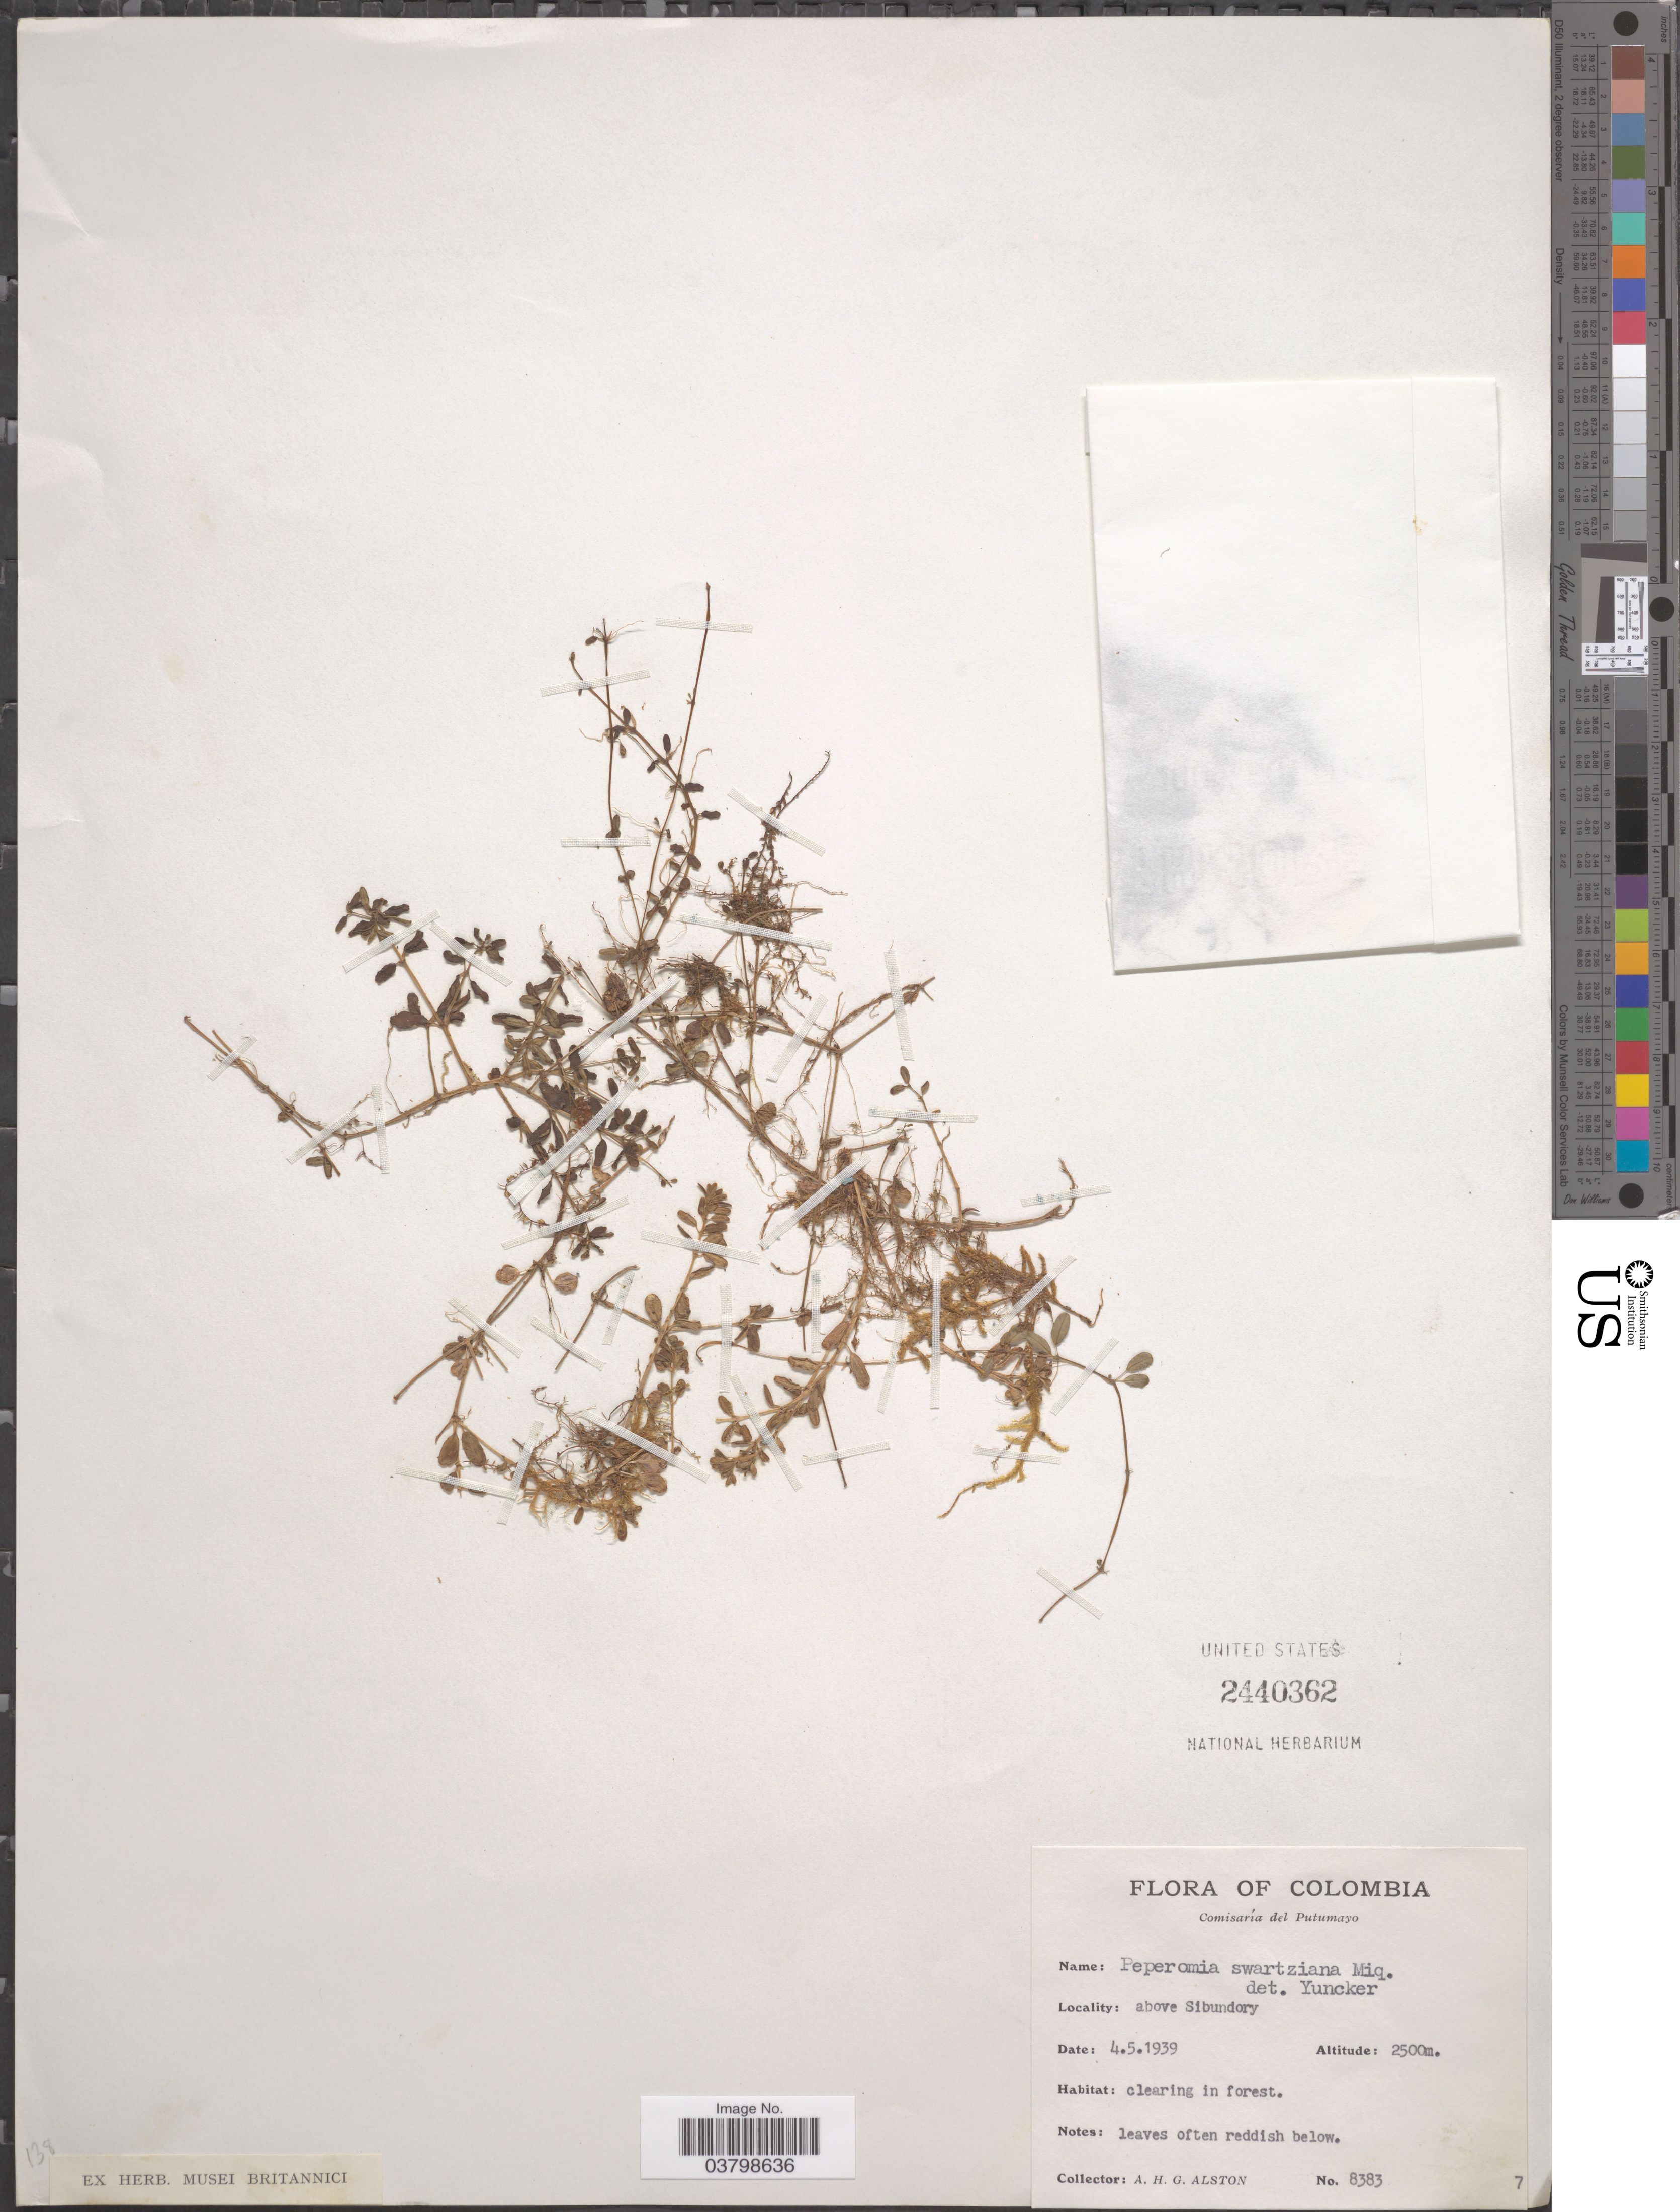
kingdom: Plantae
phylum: Tracheophyta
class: Magnoliopsida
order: Piperales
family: Piperaceae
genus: Peperomia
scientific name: Peperomia swartziana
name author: Miq.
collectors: A. H. Alston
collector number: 8383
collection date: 1939-05-04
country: Colombia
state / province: Putumayo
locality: Comisaría del Putumayo. Above Sibundory.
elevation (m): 2500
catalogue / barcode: US 2440362